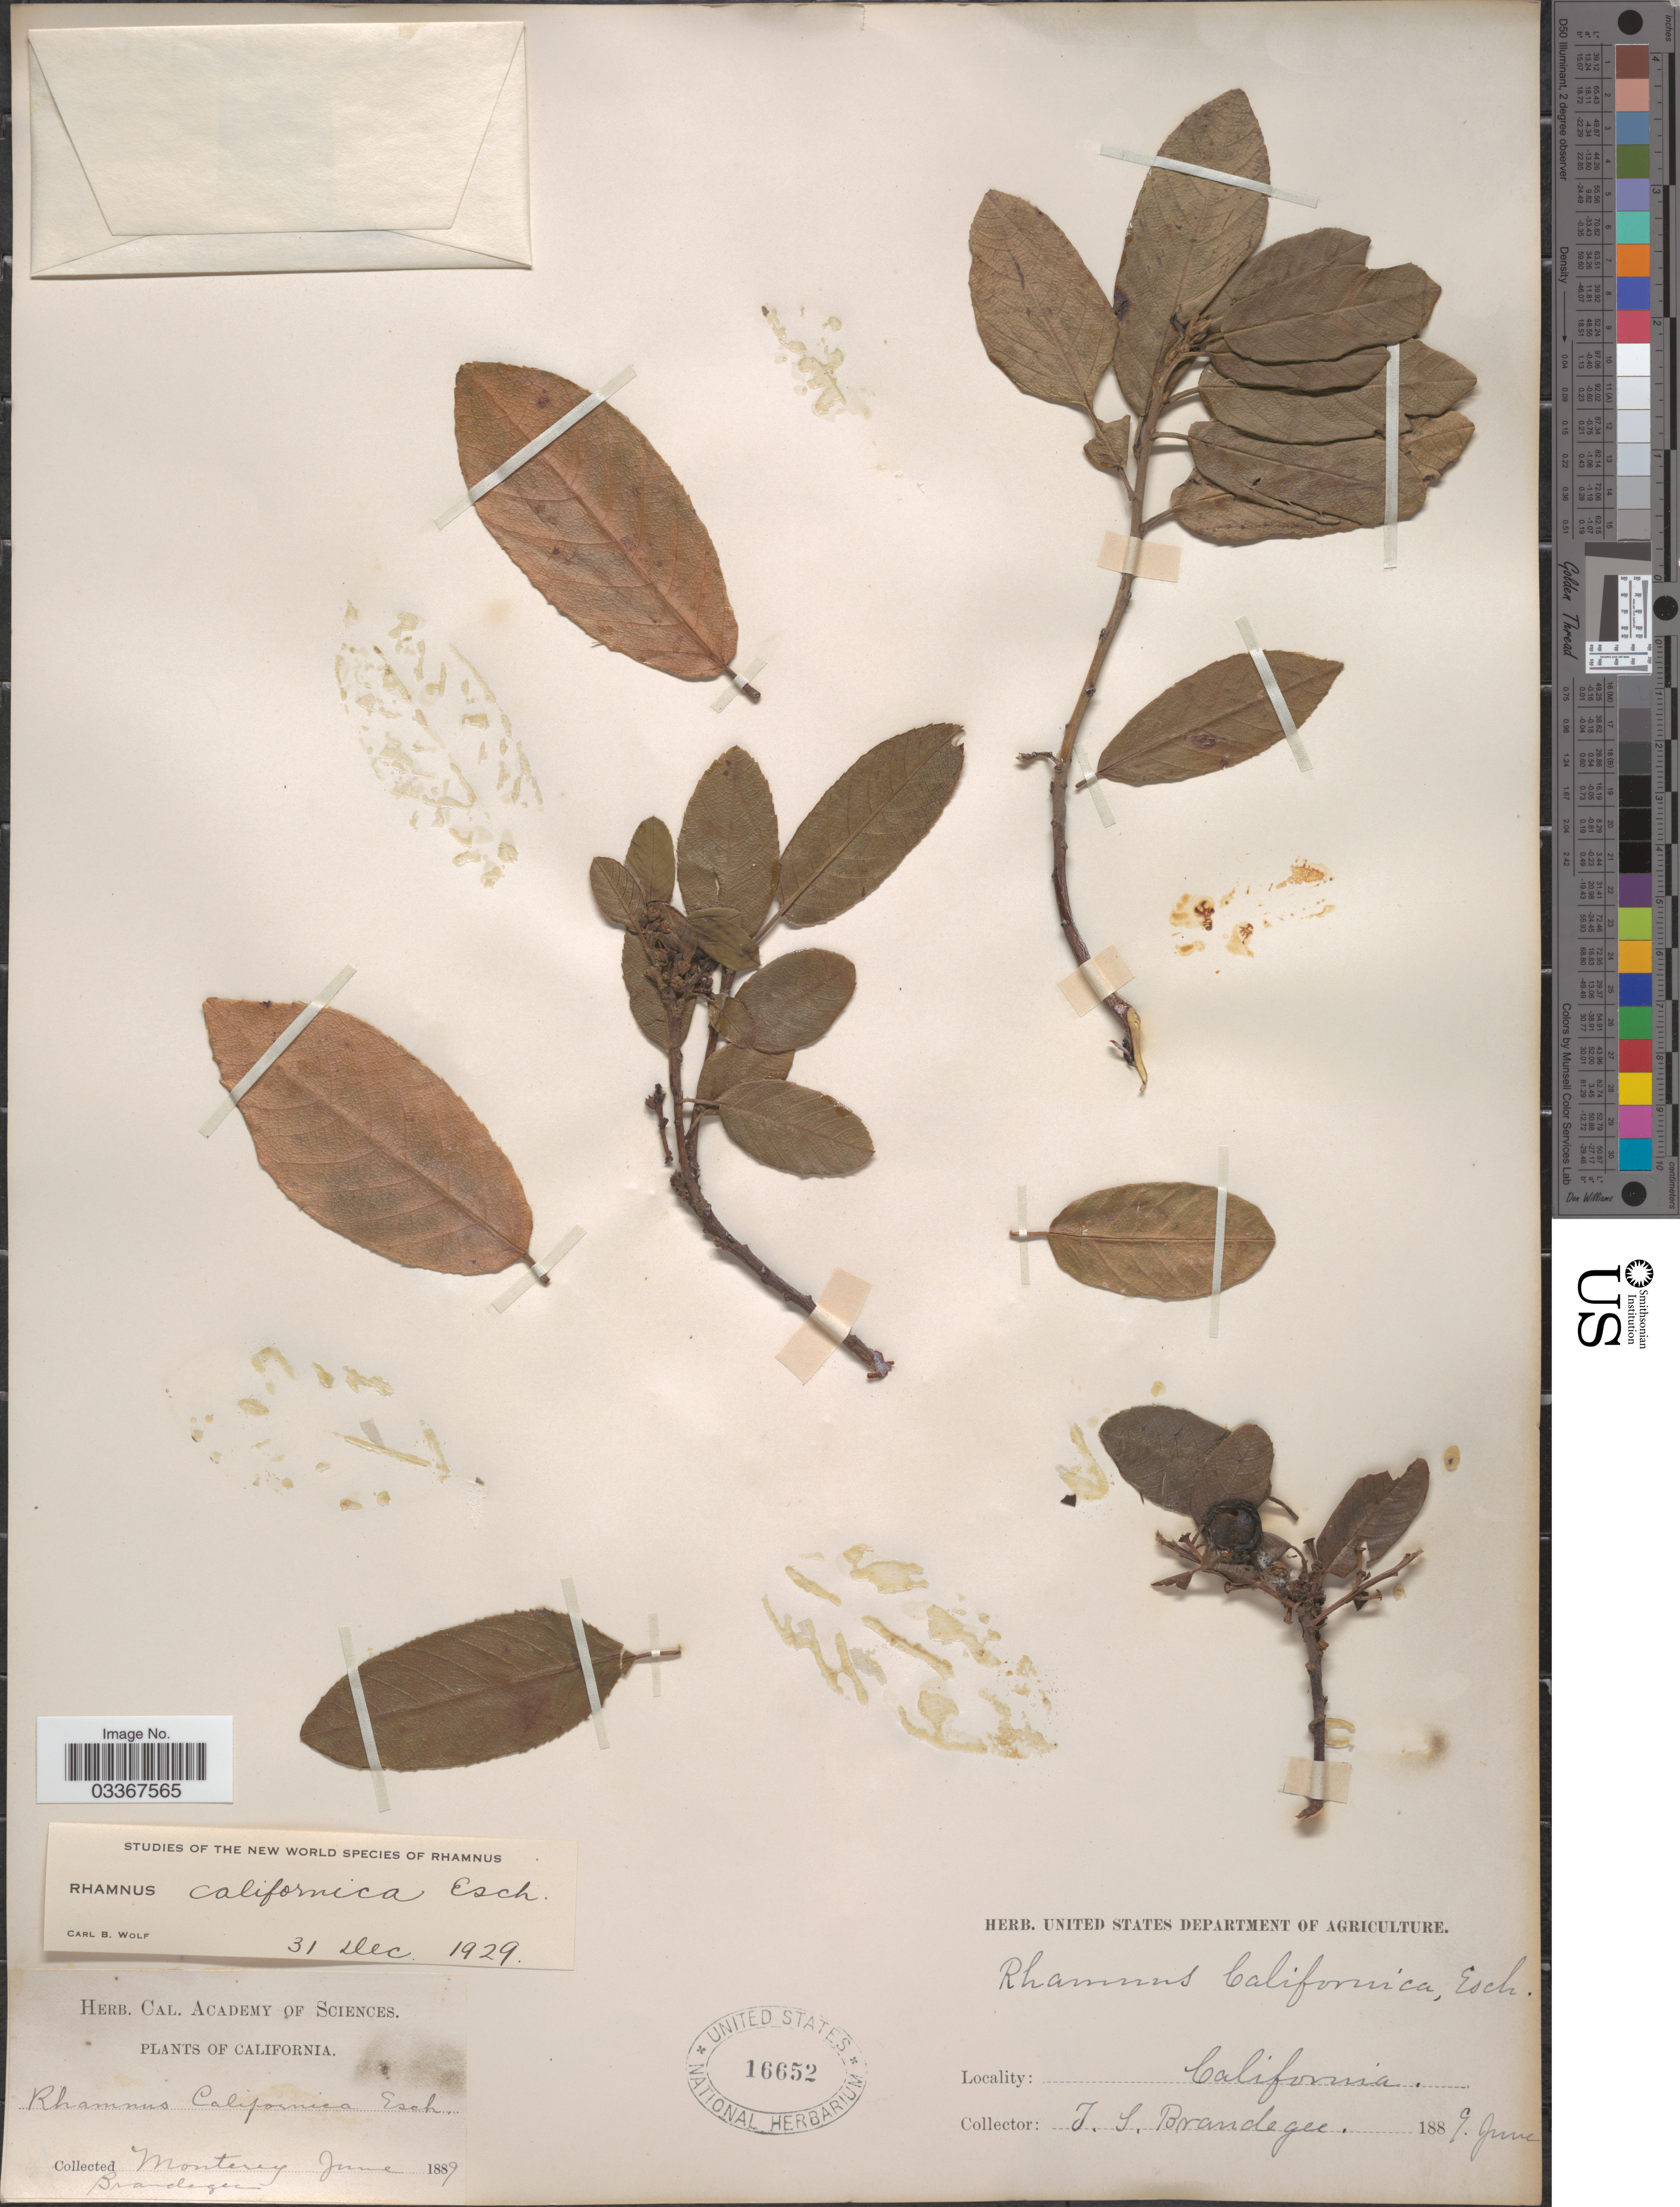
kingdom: Plantae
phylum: Tracheophyta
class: Magnoliopsida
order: Rosales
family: Rhamnaceae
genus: Frangula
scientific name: Frangula californica subsp. californica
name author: (Eschsch.) A. Gray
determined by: Strong, Mark T., (BOT), Smithsonian Institution - National Museum of Natural History (UNITED STATES)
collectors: T. S. Brandegee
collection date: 1889-06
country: United States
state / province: California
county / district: Monterey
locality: Monterey.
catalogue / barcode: US 16652